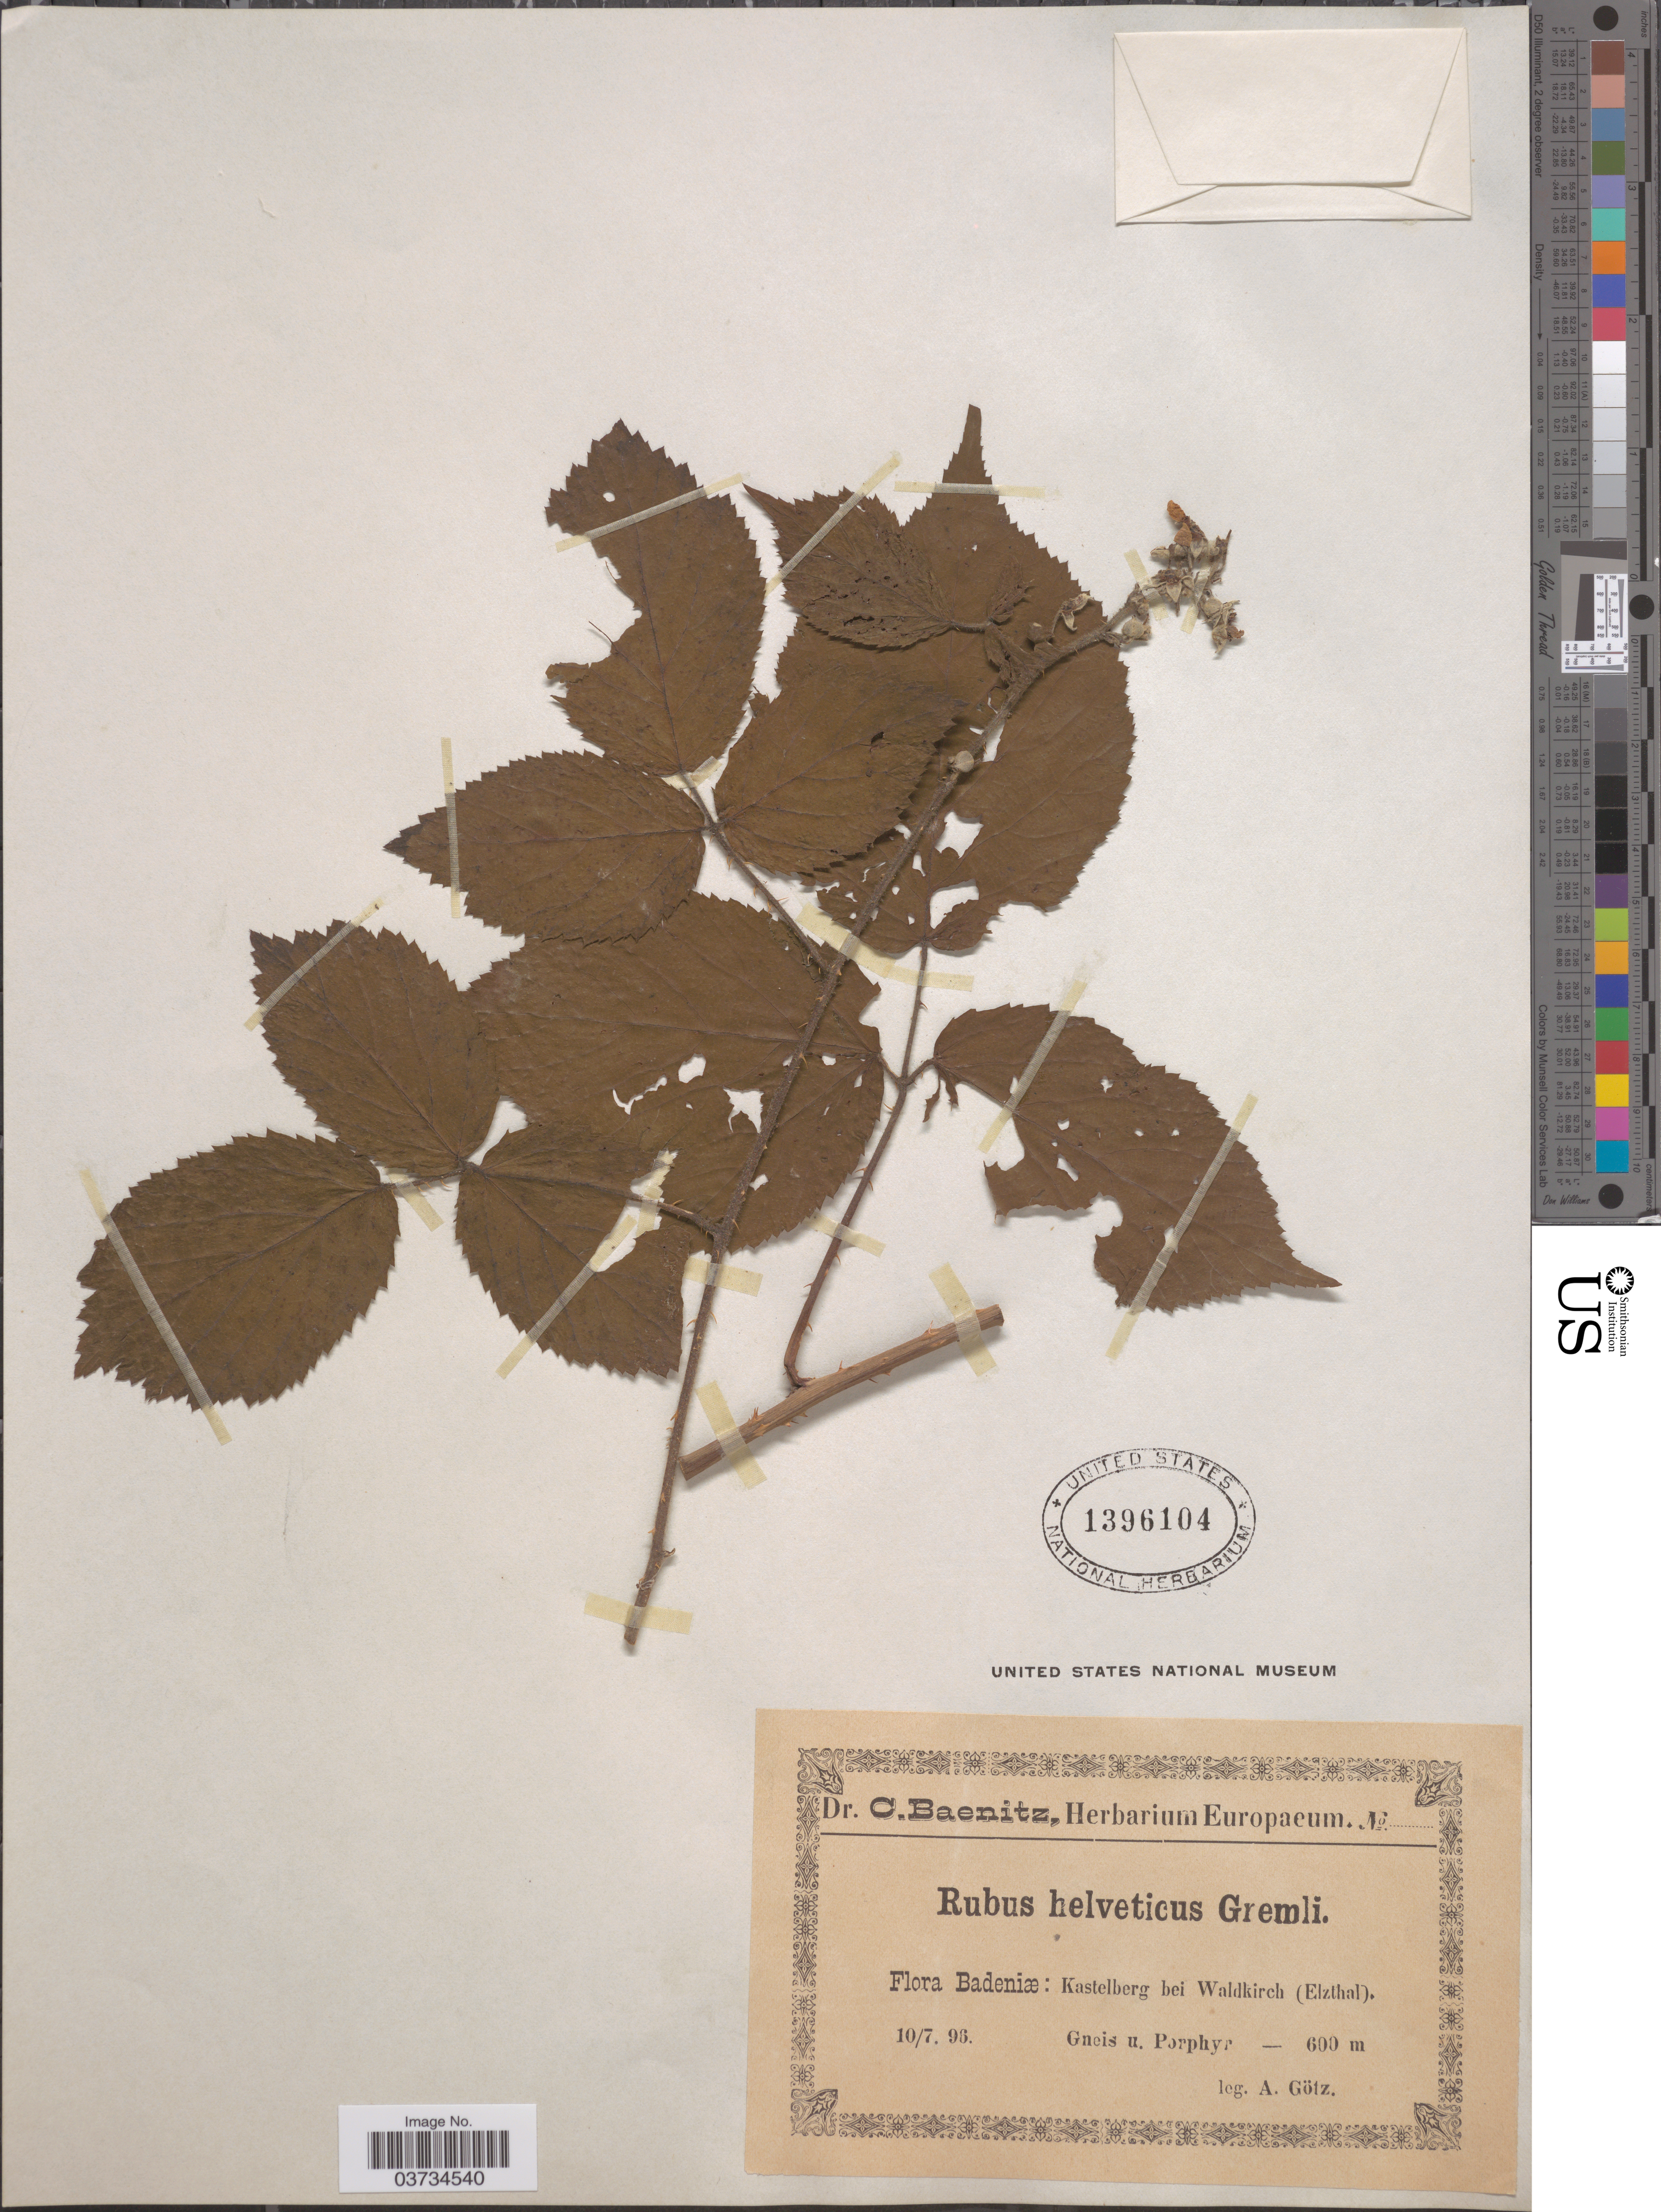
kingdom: Plantae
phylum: Tracheophyta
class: Magnoliopsida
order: Rosales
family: Rosaceae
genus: Rubus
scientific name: Rubus helveticus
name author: Gremli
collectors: A. Götz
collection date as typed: Transcribed d/m/y: 10/7/96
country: Germany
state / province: Baden-Württemberg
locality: Badeniæ: Kastelberg bei Waldkirch (Elzthal).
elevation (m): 600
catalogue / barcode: US 1396104